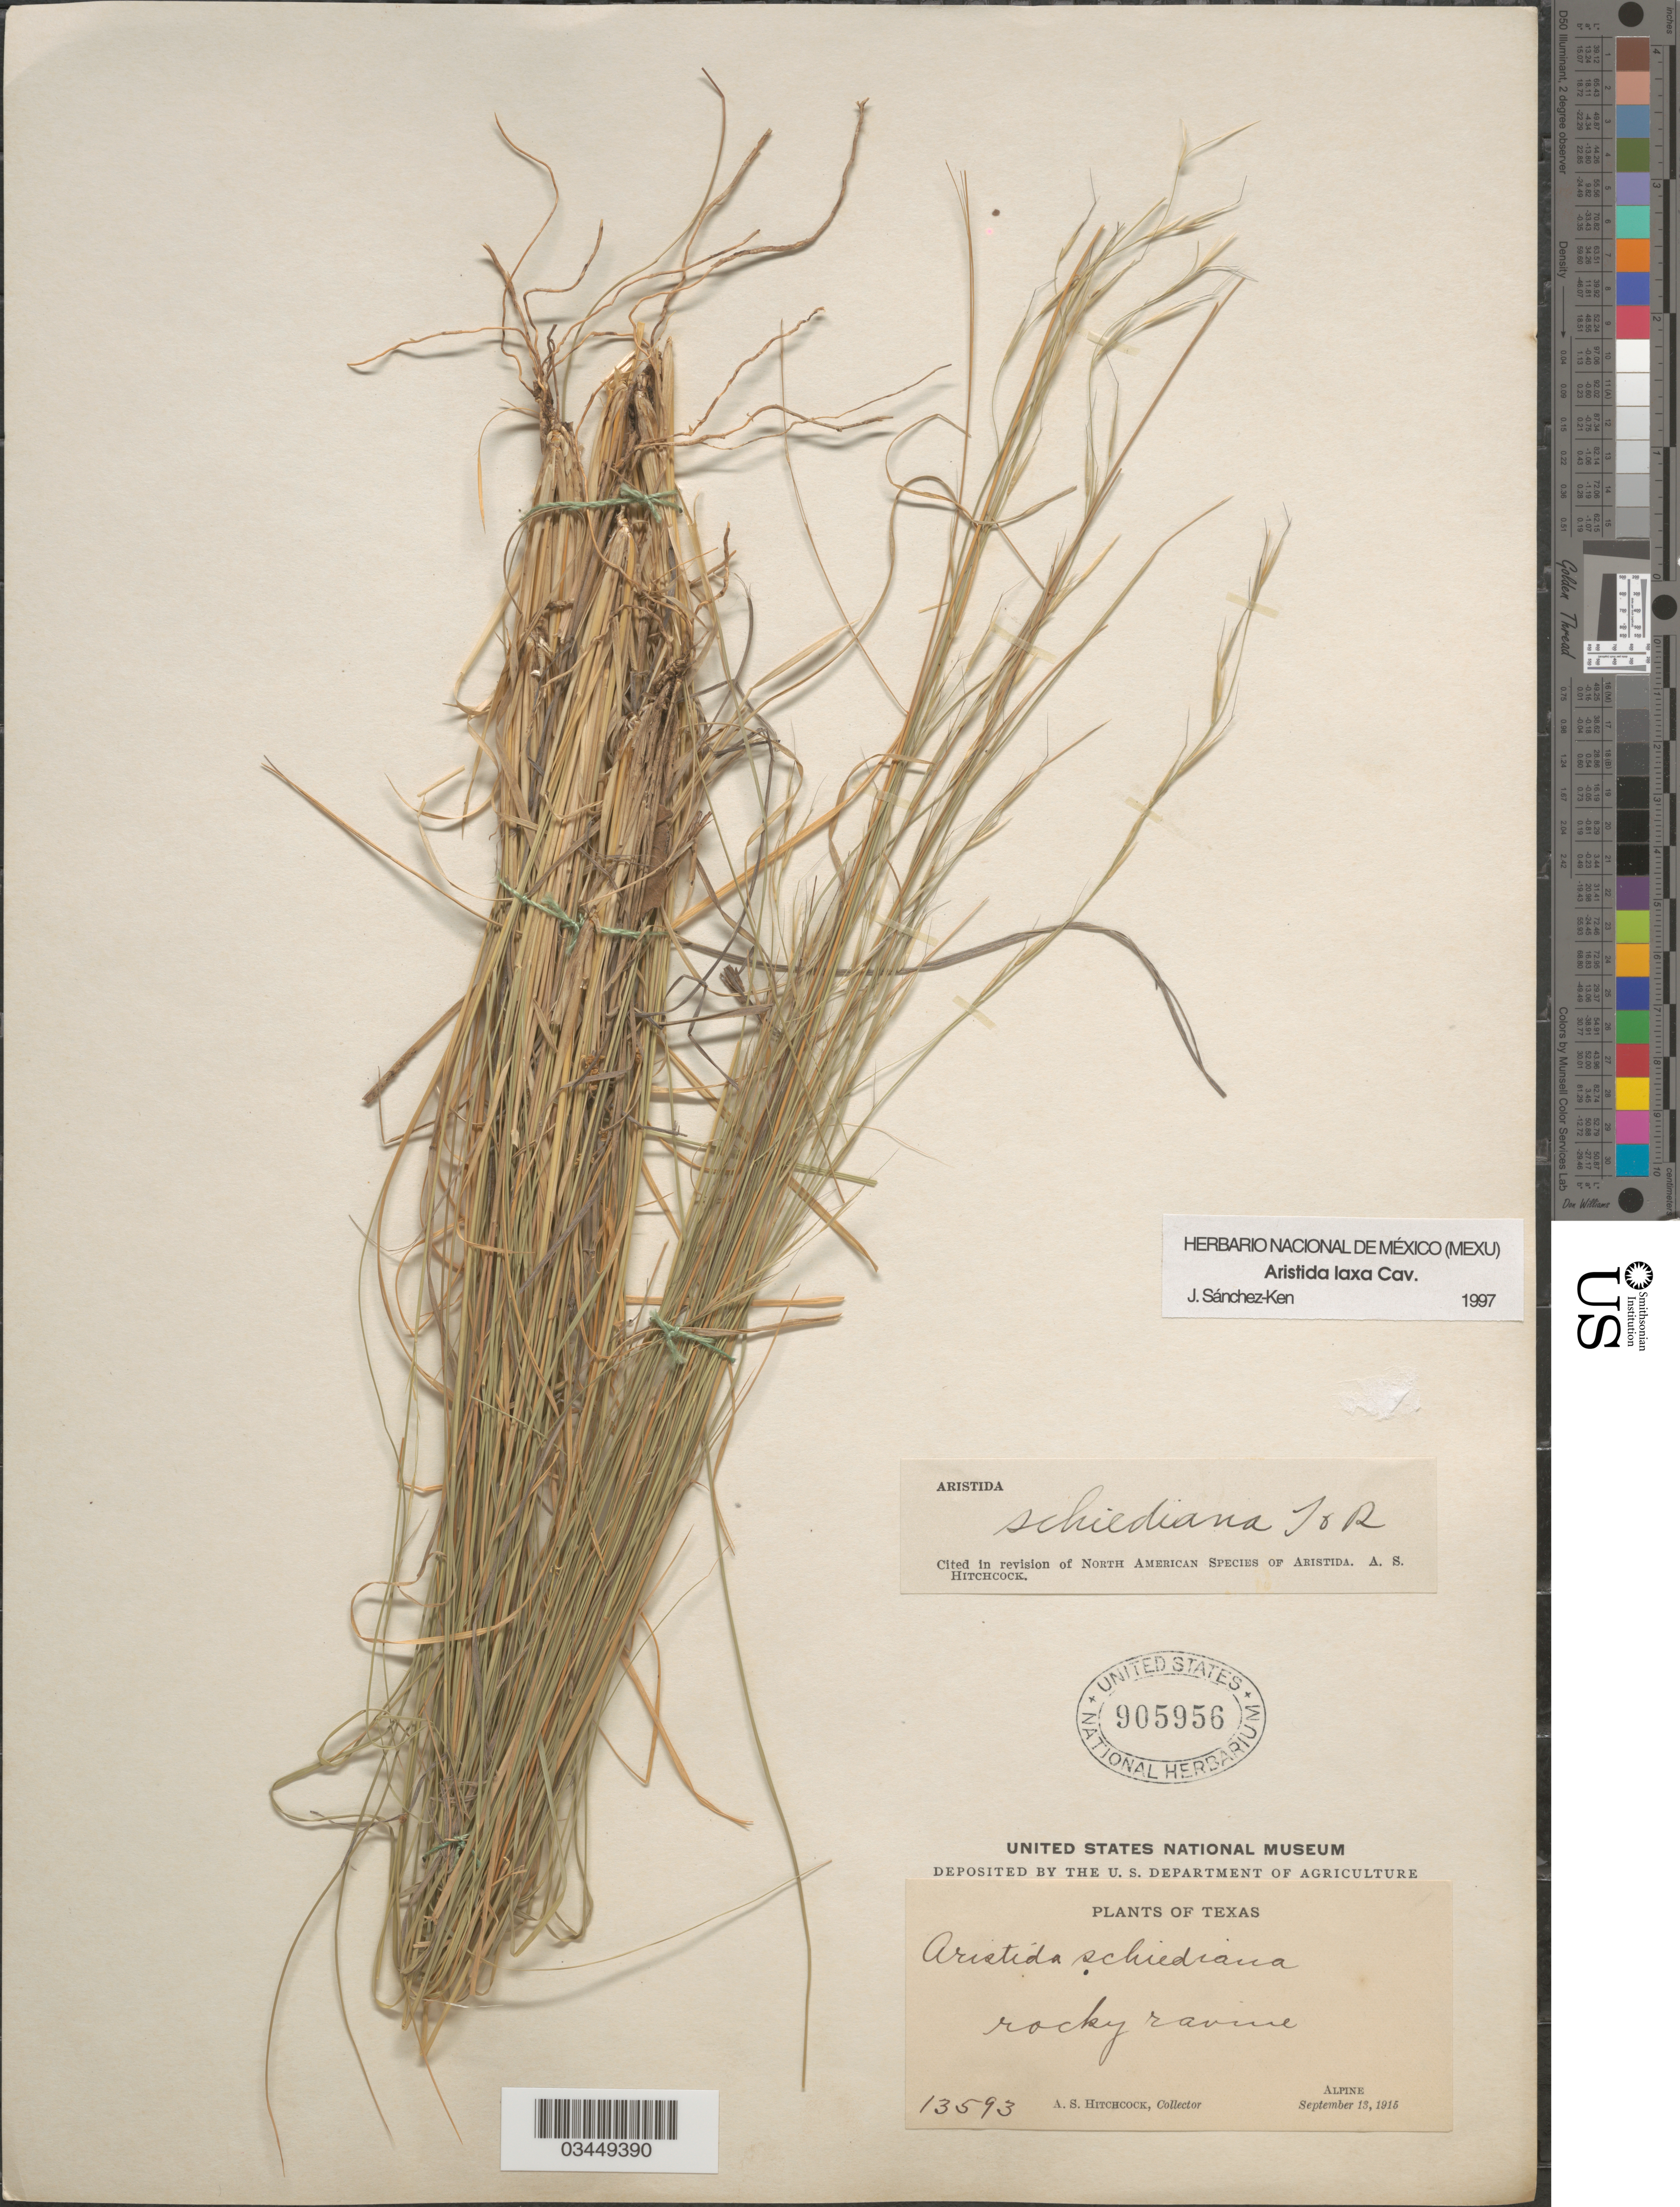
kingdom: Plantae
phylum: Tracheophyta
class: Liliopsida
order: Poales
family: Poaceae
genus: Aristida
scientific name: Aristida laxa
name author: Cav.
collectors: A. S. Hitchcock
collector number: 13593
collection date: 1915-09-13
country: United States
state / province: Texas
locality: Rocky ravine. Alpine.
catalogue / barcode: US 905956